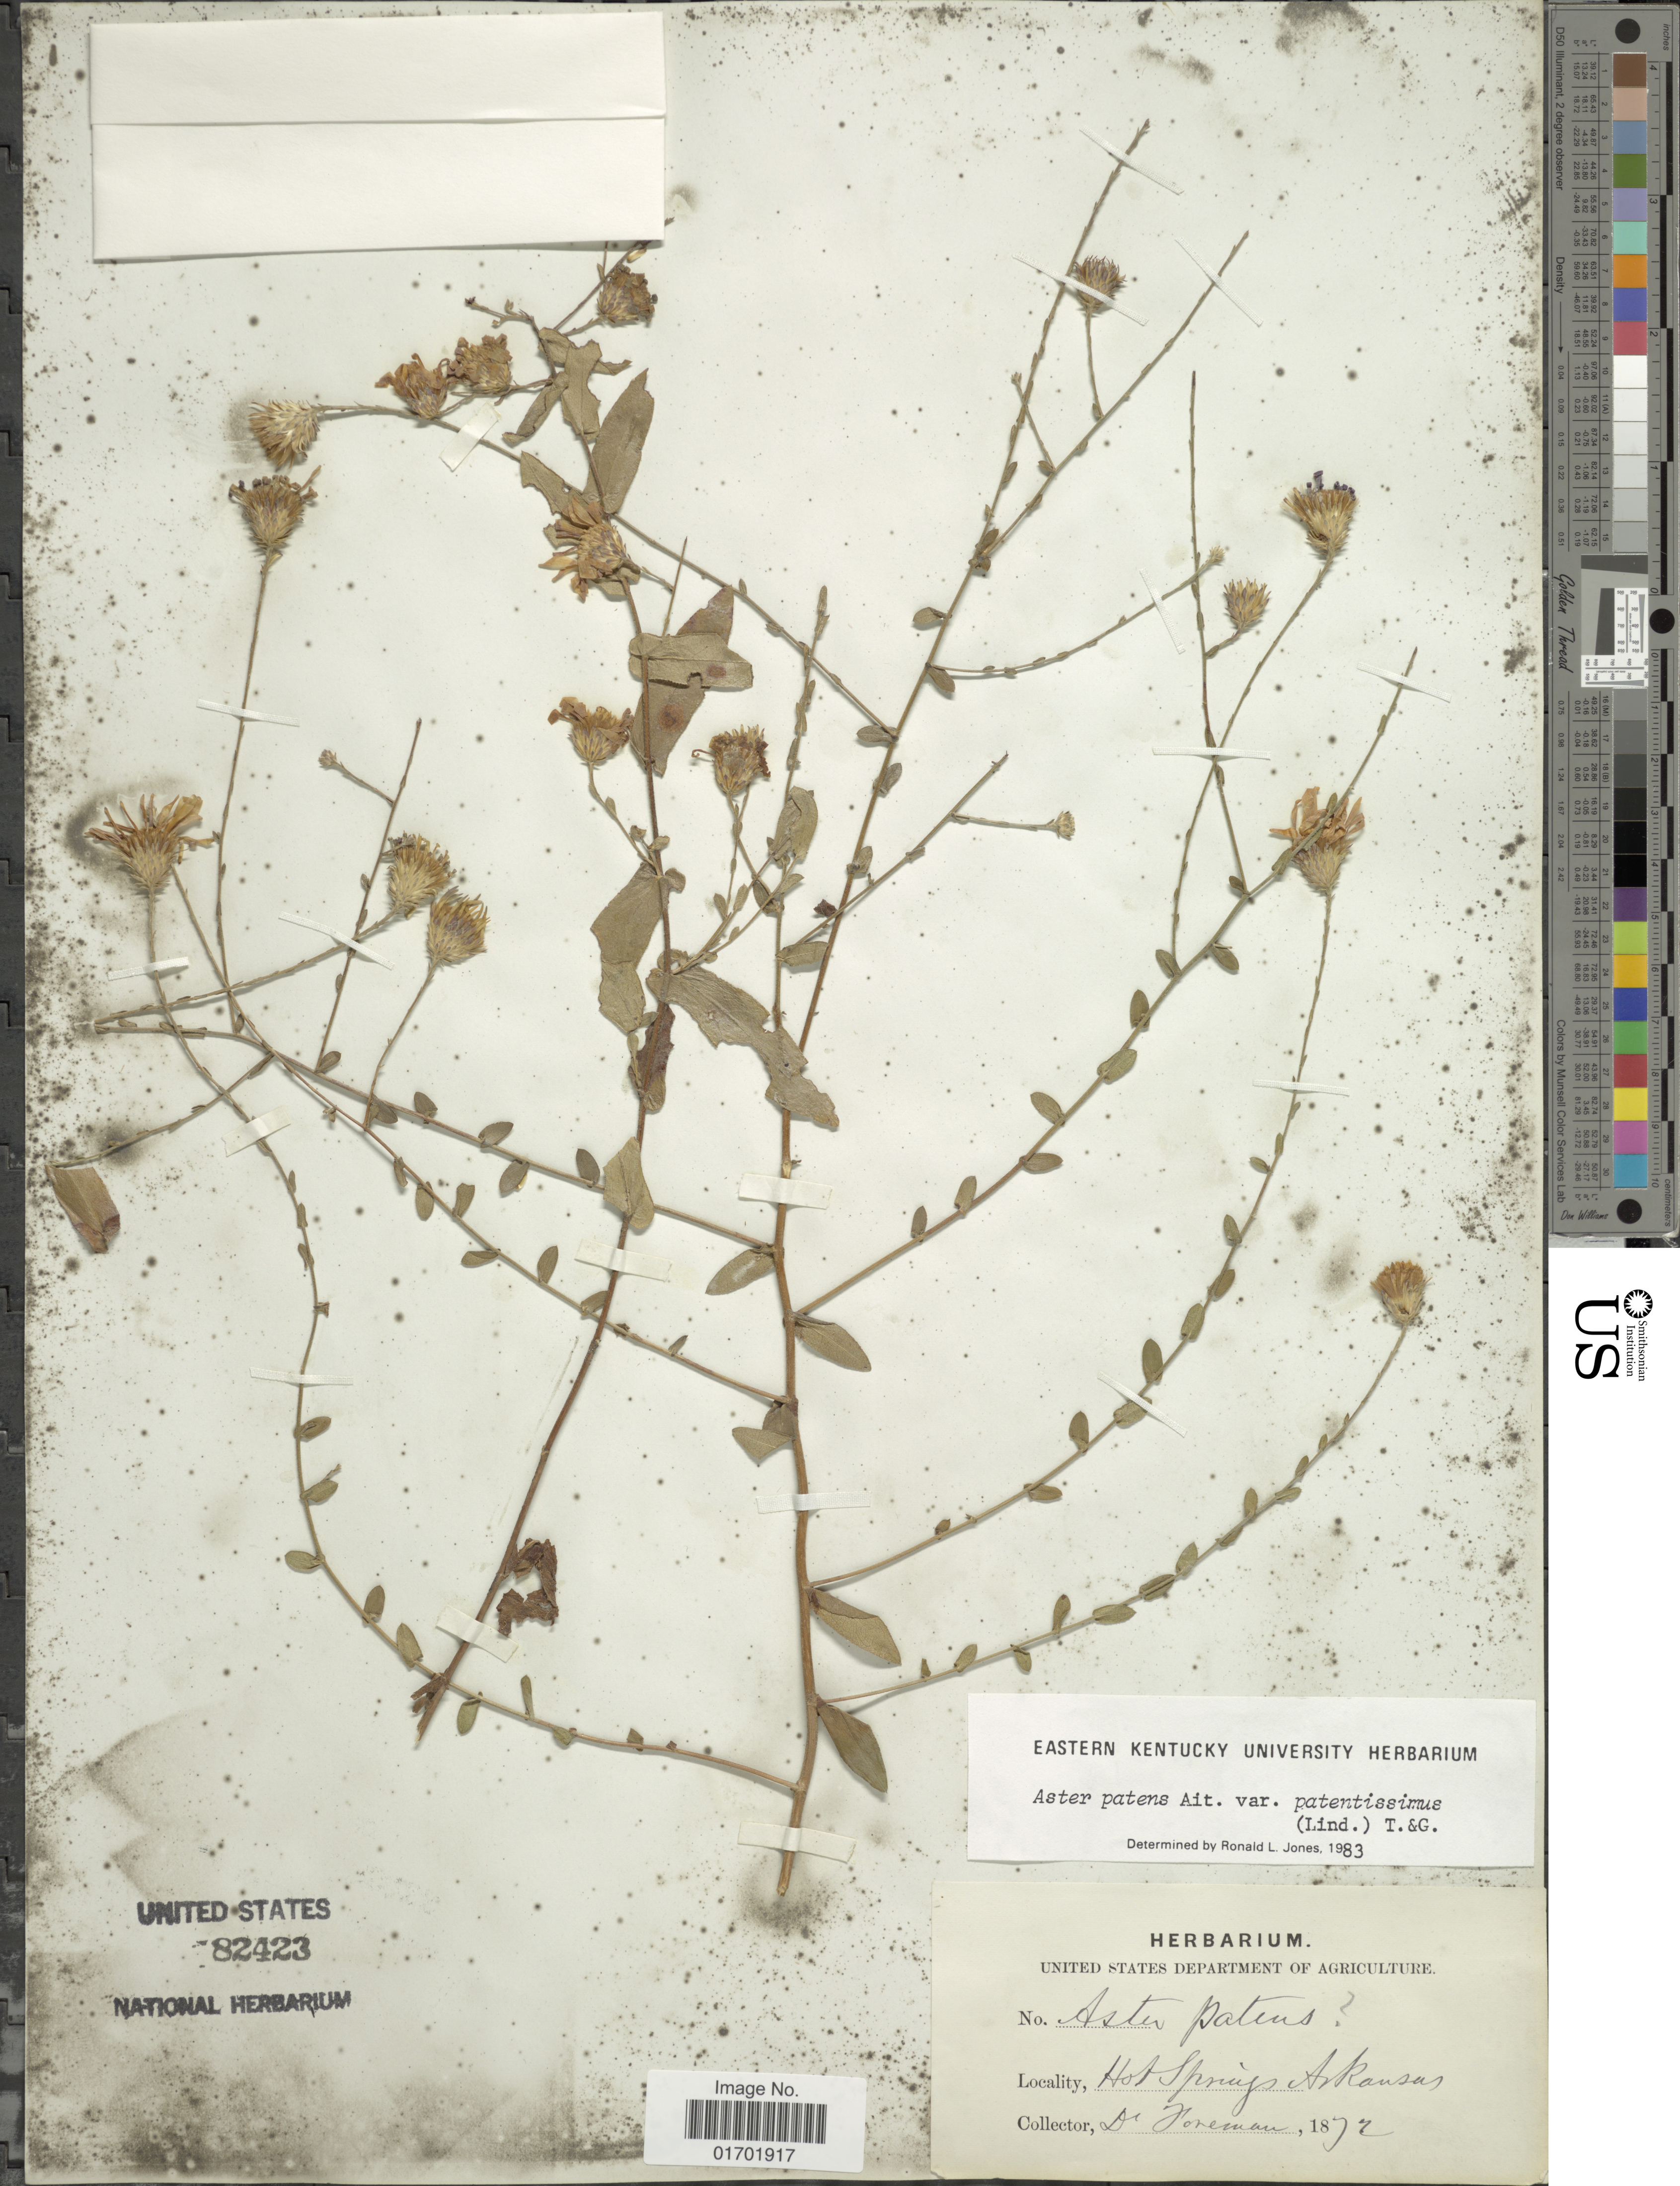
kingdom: Plantae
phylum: Tracheophyta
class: Magnoliopsida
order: Asterales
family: Asteraceae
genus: Symphyotrichum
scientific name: Symphyotrichum patens var. patentissimum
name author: (Lindl.) G.L. Nesom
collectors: -. Horeman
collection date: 1872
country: United States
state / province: Arkansas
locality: Hot Springs.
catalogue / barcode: US 82423